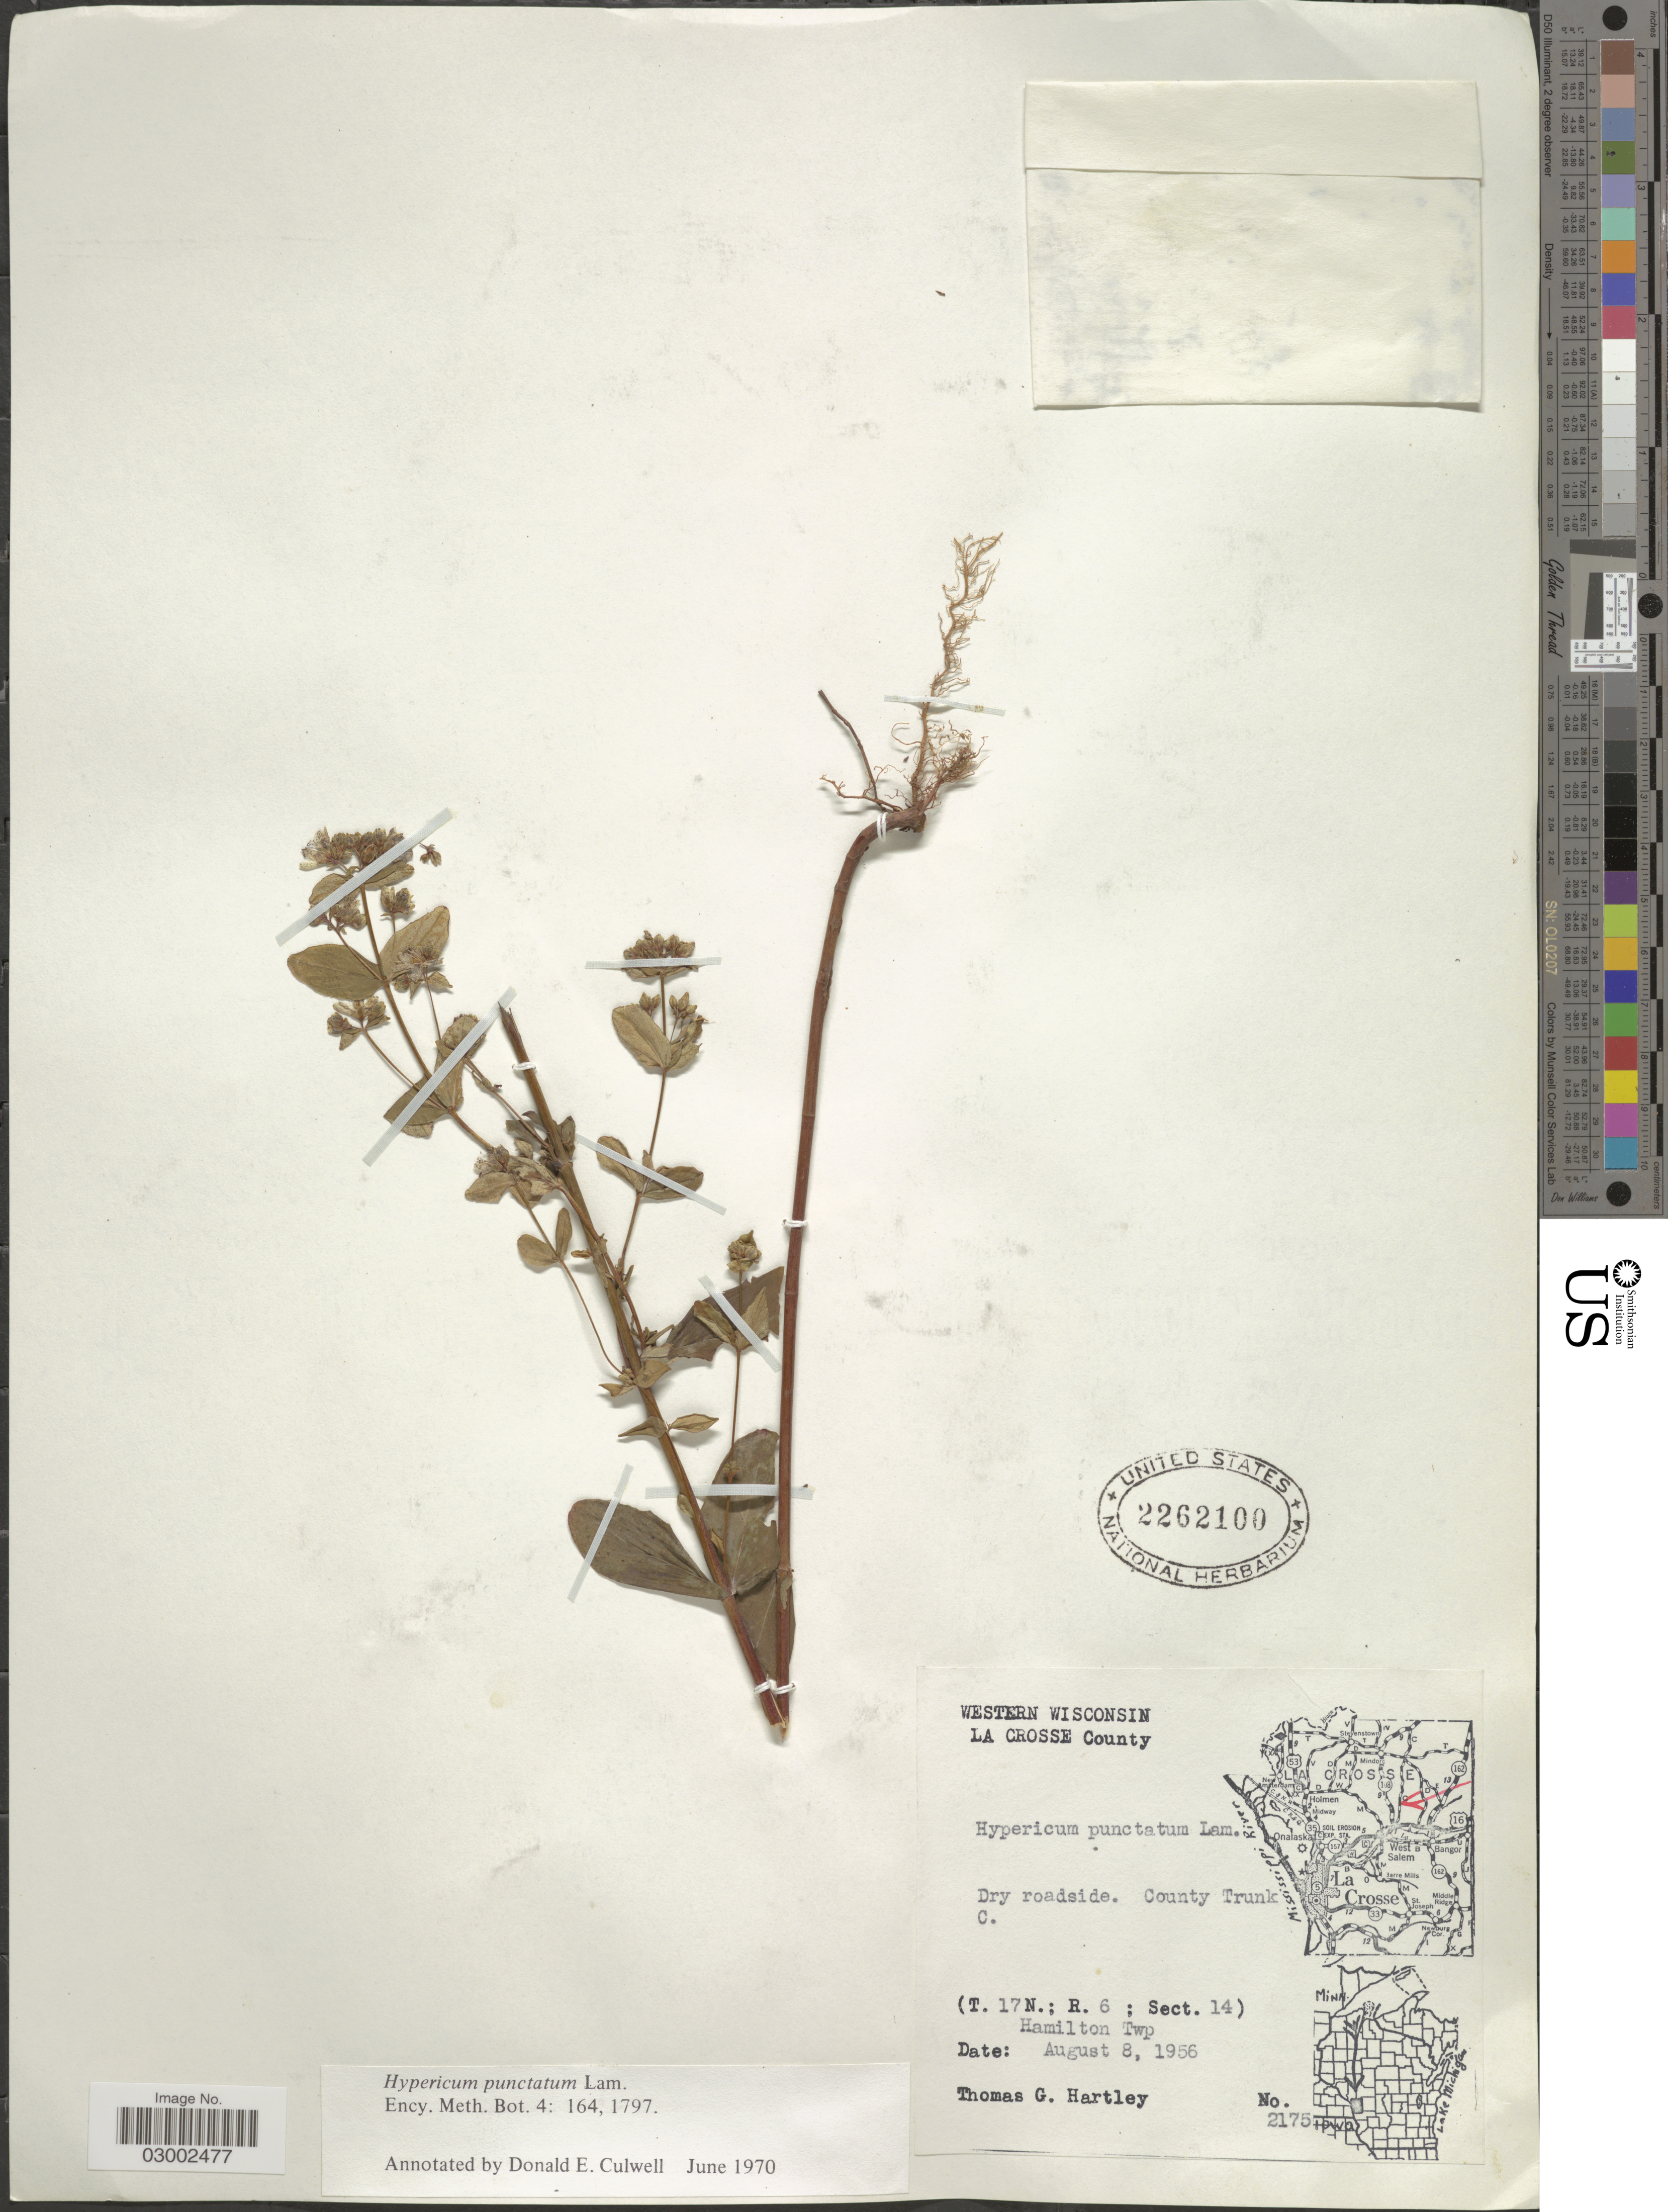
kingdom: Plantae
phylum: Tracheophyta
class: Magnoliopsida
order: Malpighiales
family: Hypericaceae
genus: Hypericum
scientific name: Hypericum punctatum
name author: Lam.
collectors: T. G. Hartley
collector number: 2175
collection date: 1956-08-08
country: United States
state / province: Wisconsin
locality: Western Wisconsin. La Crosse County. County Trunk C. (T. 17N.; R. 6 ; Sect. 14) Hamilton Twp.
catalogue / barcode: US 2262100